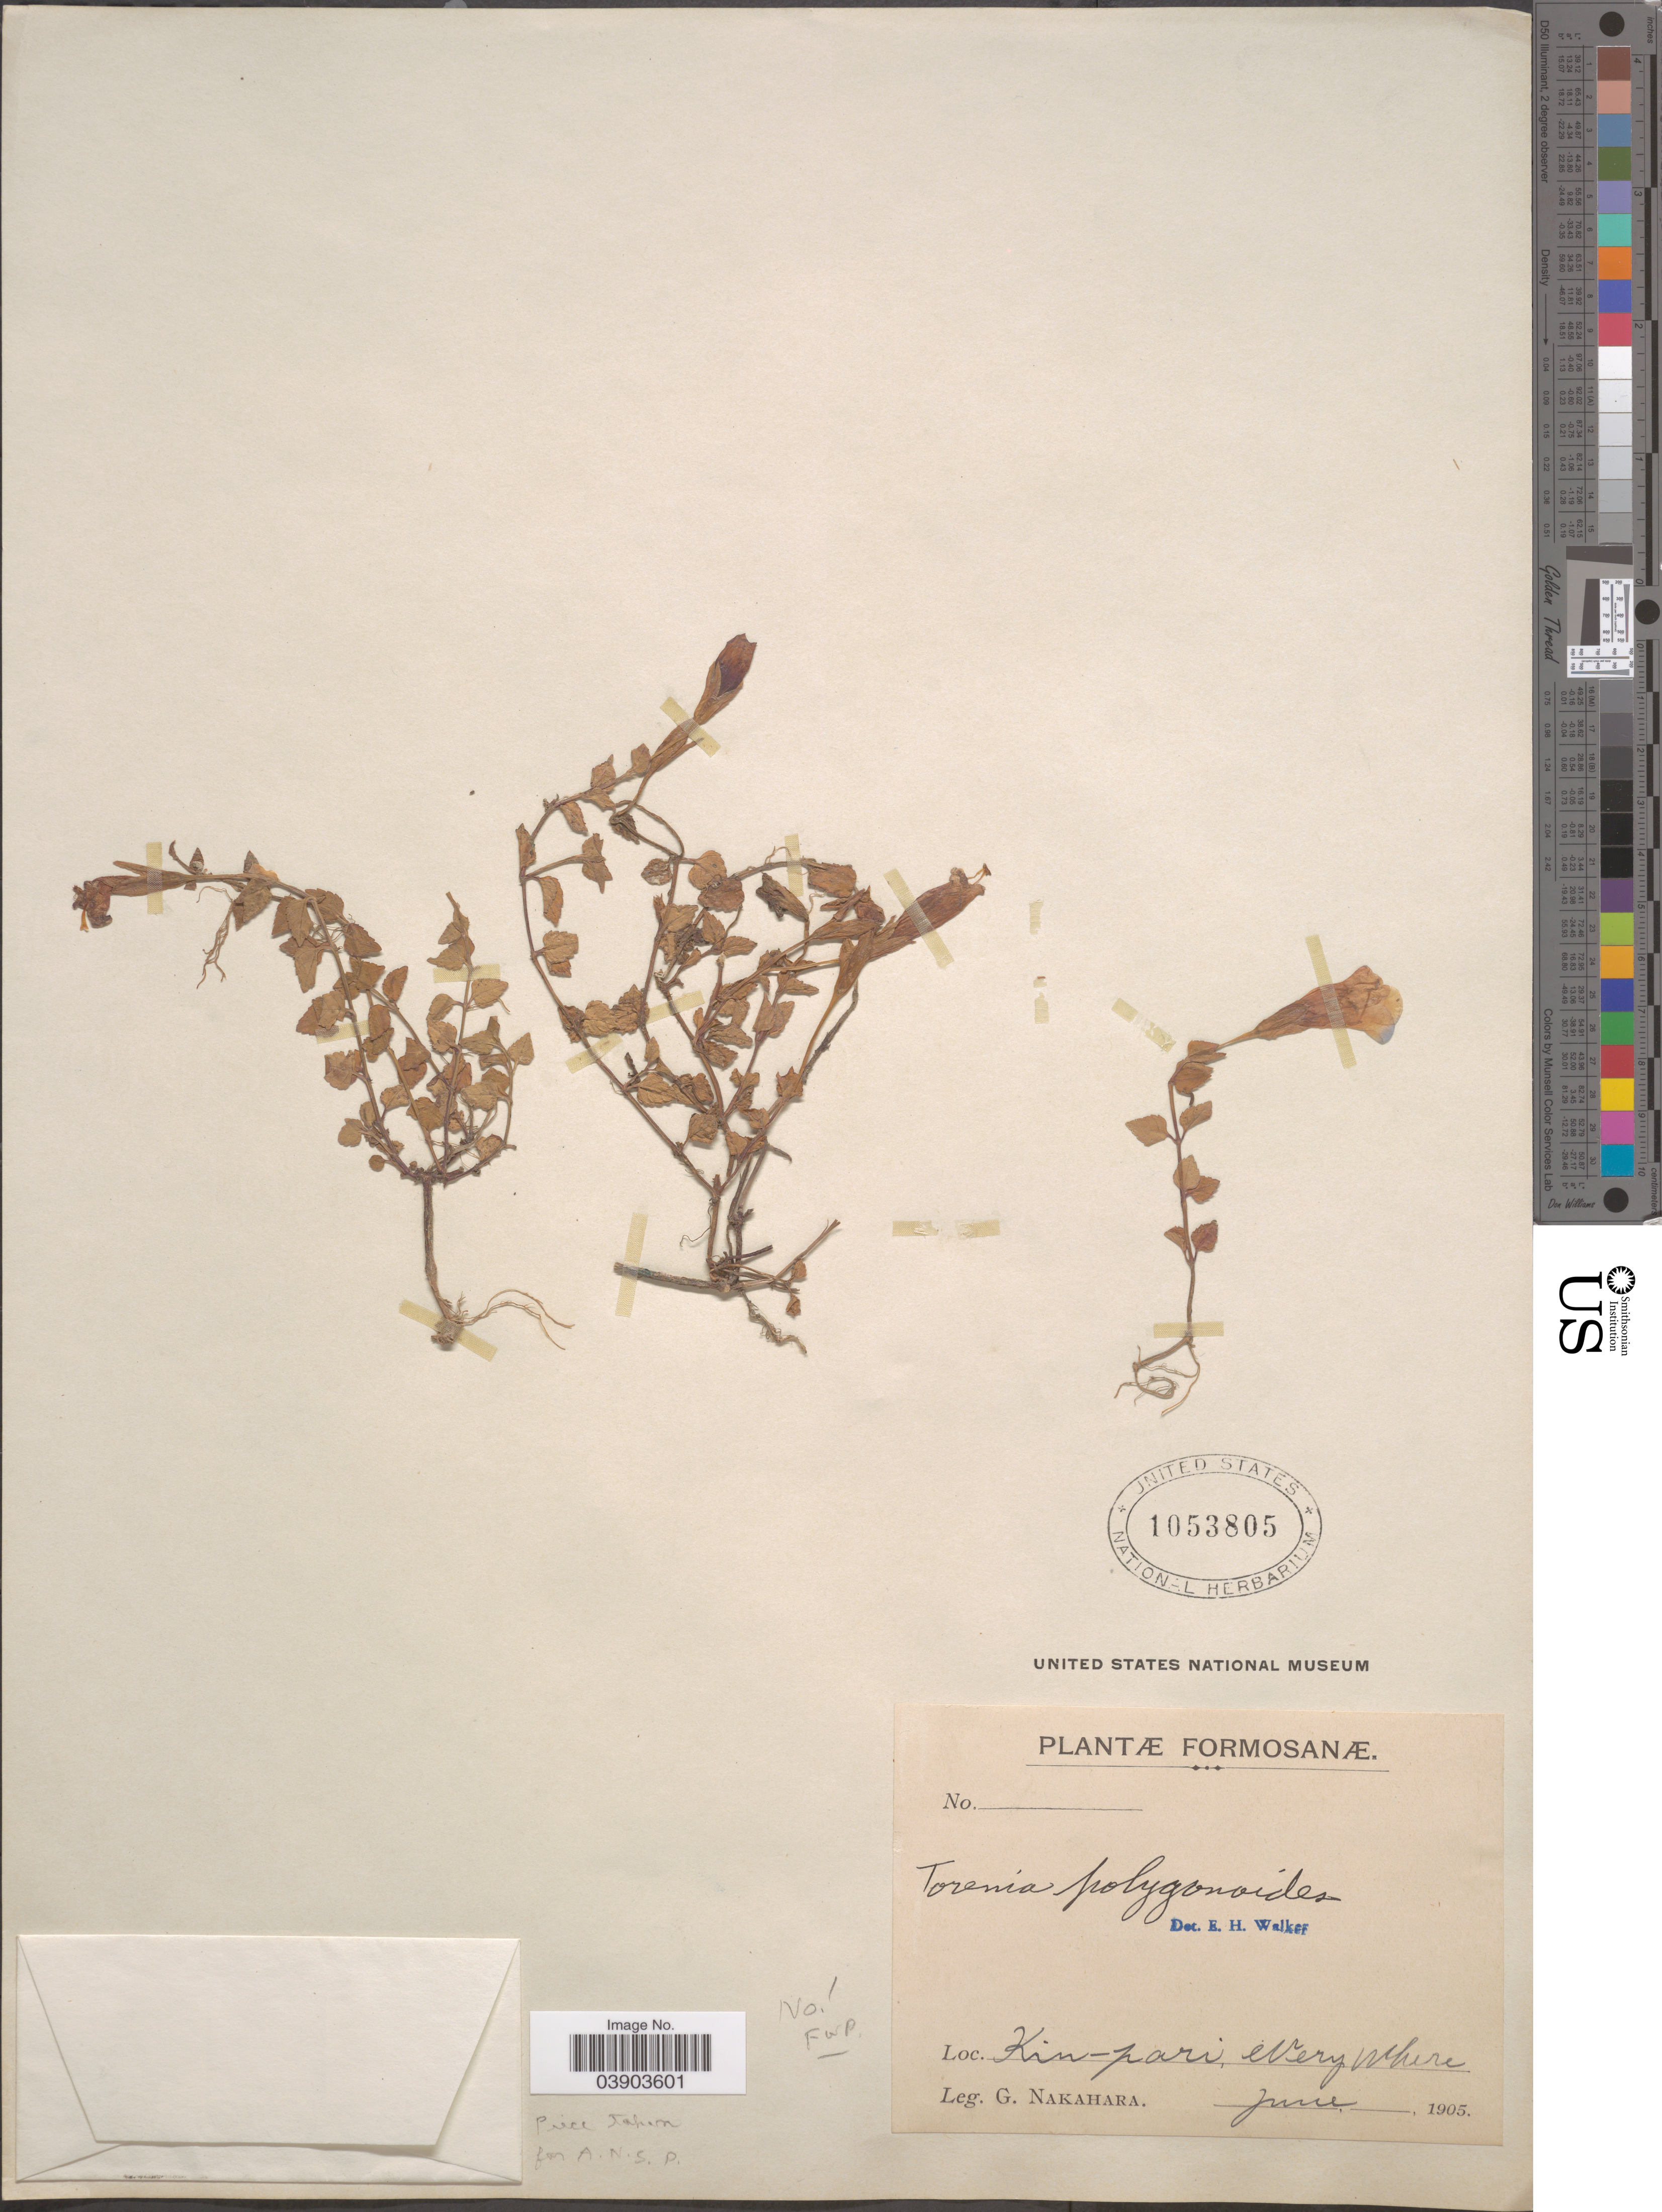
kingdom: Plantae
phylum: Tracheophyta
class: Magnoliopsida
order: Lamiales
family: Linderniaceae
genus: Torenia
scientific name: Torenia polygonoides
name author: Benth.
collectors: G. Nakahara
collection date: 1905-06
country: Taiwan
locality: Formosanæ. Kin-pari.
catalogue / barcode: US 1053805